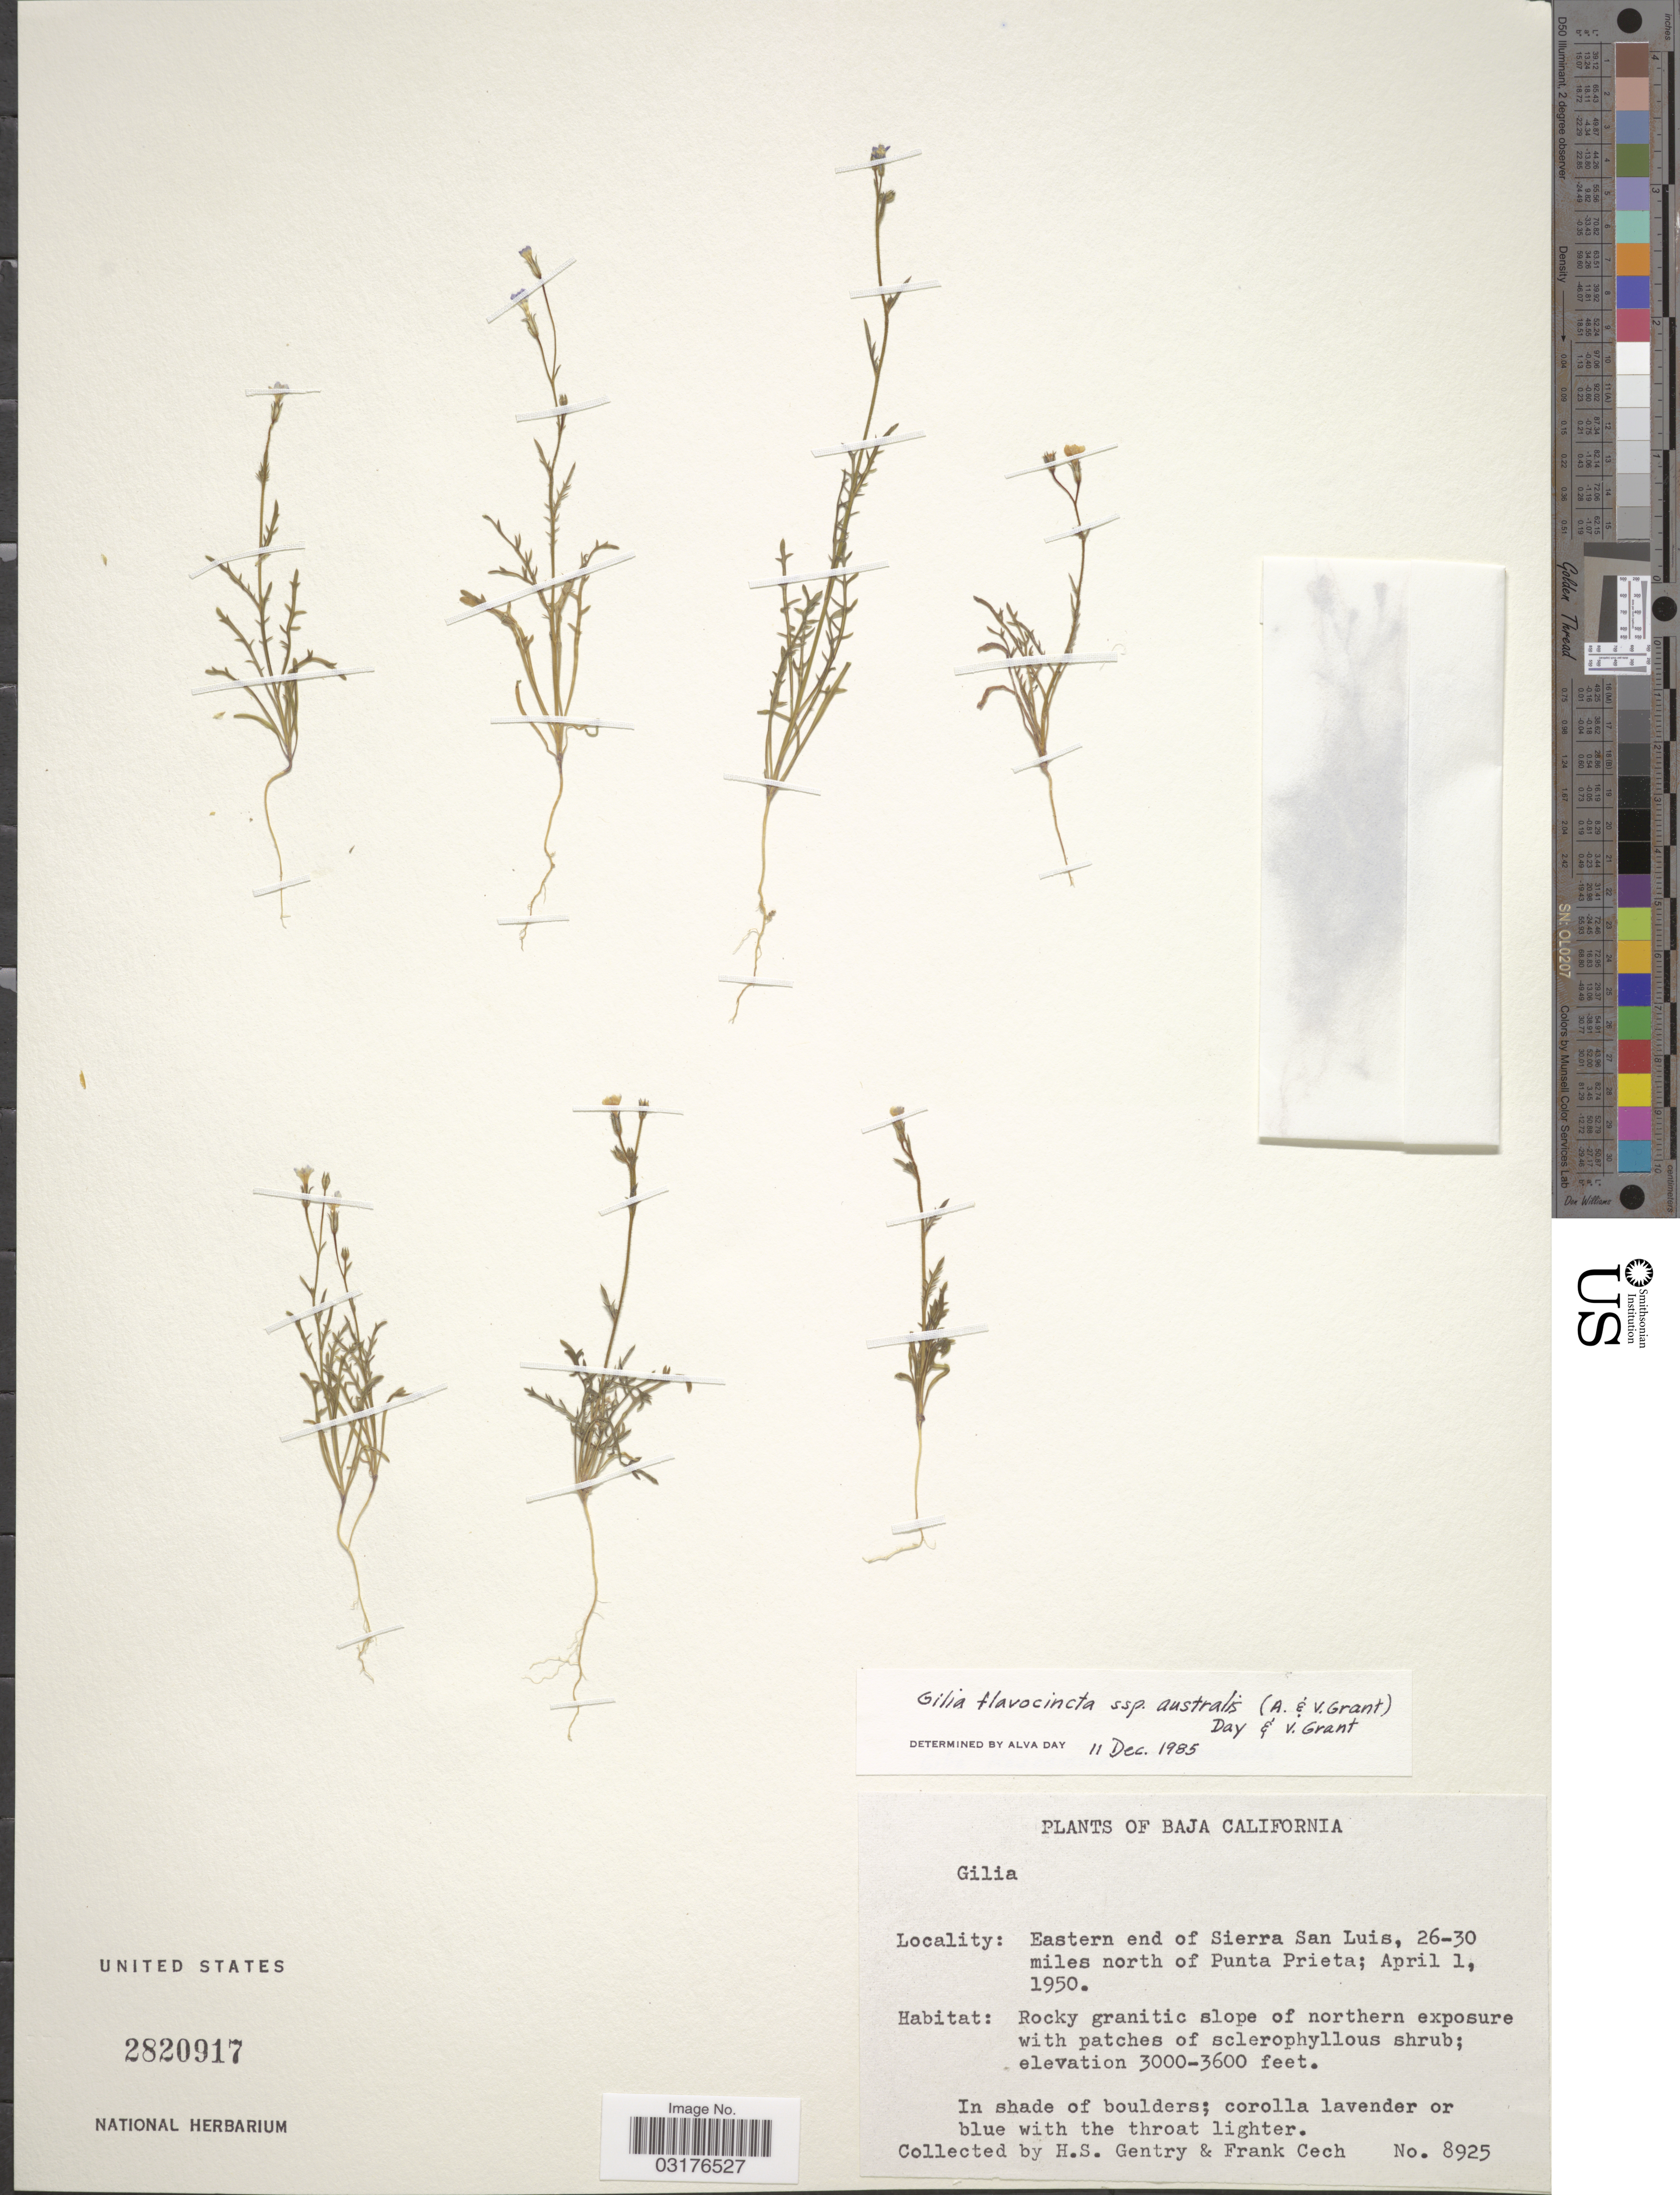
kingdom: Plantae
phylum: Tracheophyta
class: Magnoliopsida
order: Ericales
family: Polemoniaceae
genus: Gilia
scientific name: Gilia flavocincta subsp. australis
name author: A. Nelson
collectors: H. S. Gentry & F. Cech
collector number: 8925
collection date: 1950-04-01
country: Mexico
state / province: Baja California Norte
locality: Eastern end of Sierra San Luis, 26-30 miles north of Punta Prieta.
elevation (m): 914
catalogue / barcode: US 2820917